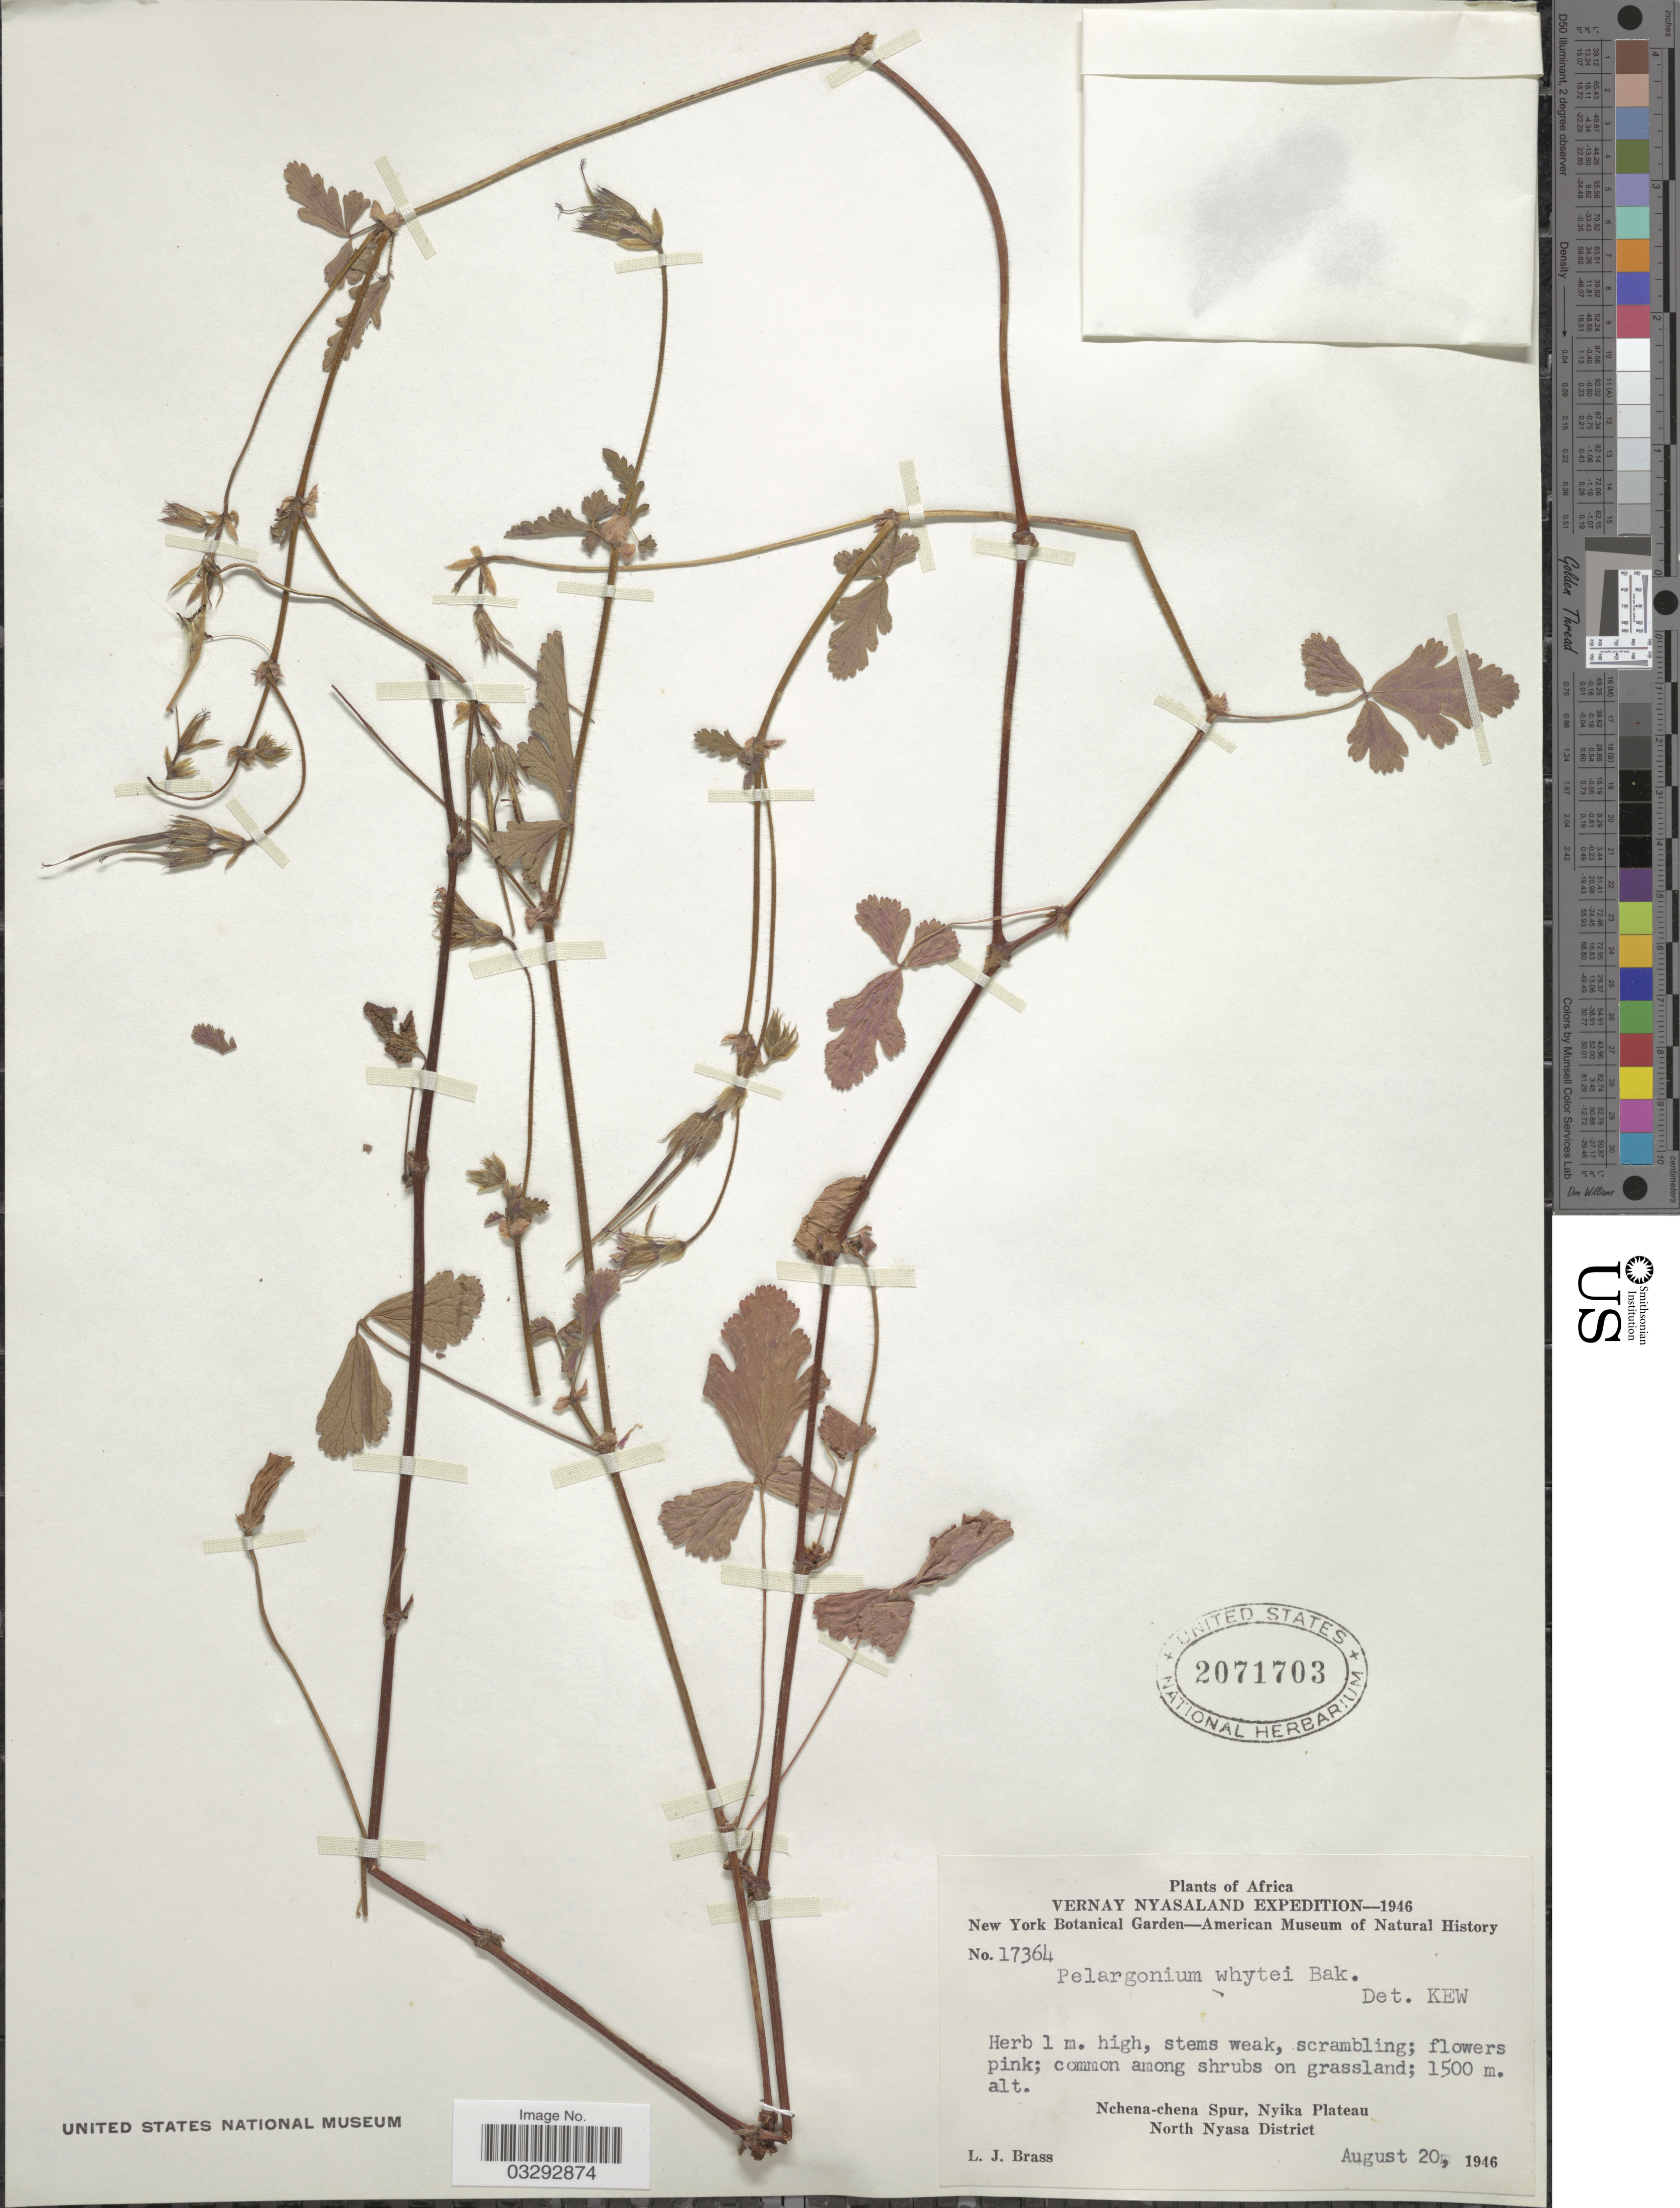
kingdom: Plantae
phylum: Tracheophyta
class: Magnoliopsida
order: Geraniales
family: Geraniaceae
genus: Pelargonium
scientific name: Pelargonium whytei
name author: Baker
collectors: L. J. Brass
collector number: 17364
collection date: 1946-08-20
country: Malawi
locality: Vernay Nyasaland, Nchena-chena Spur, Nyika Plateau, North Nyasa District.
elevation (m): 1500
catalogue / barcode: US 2071703